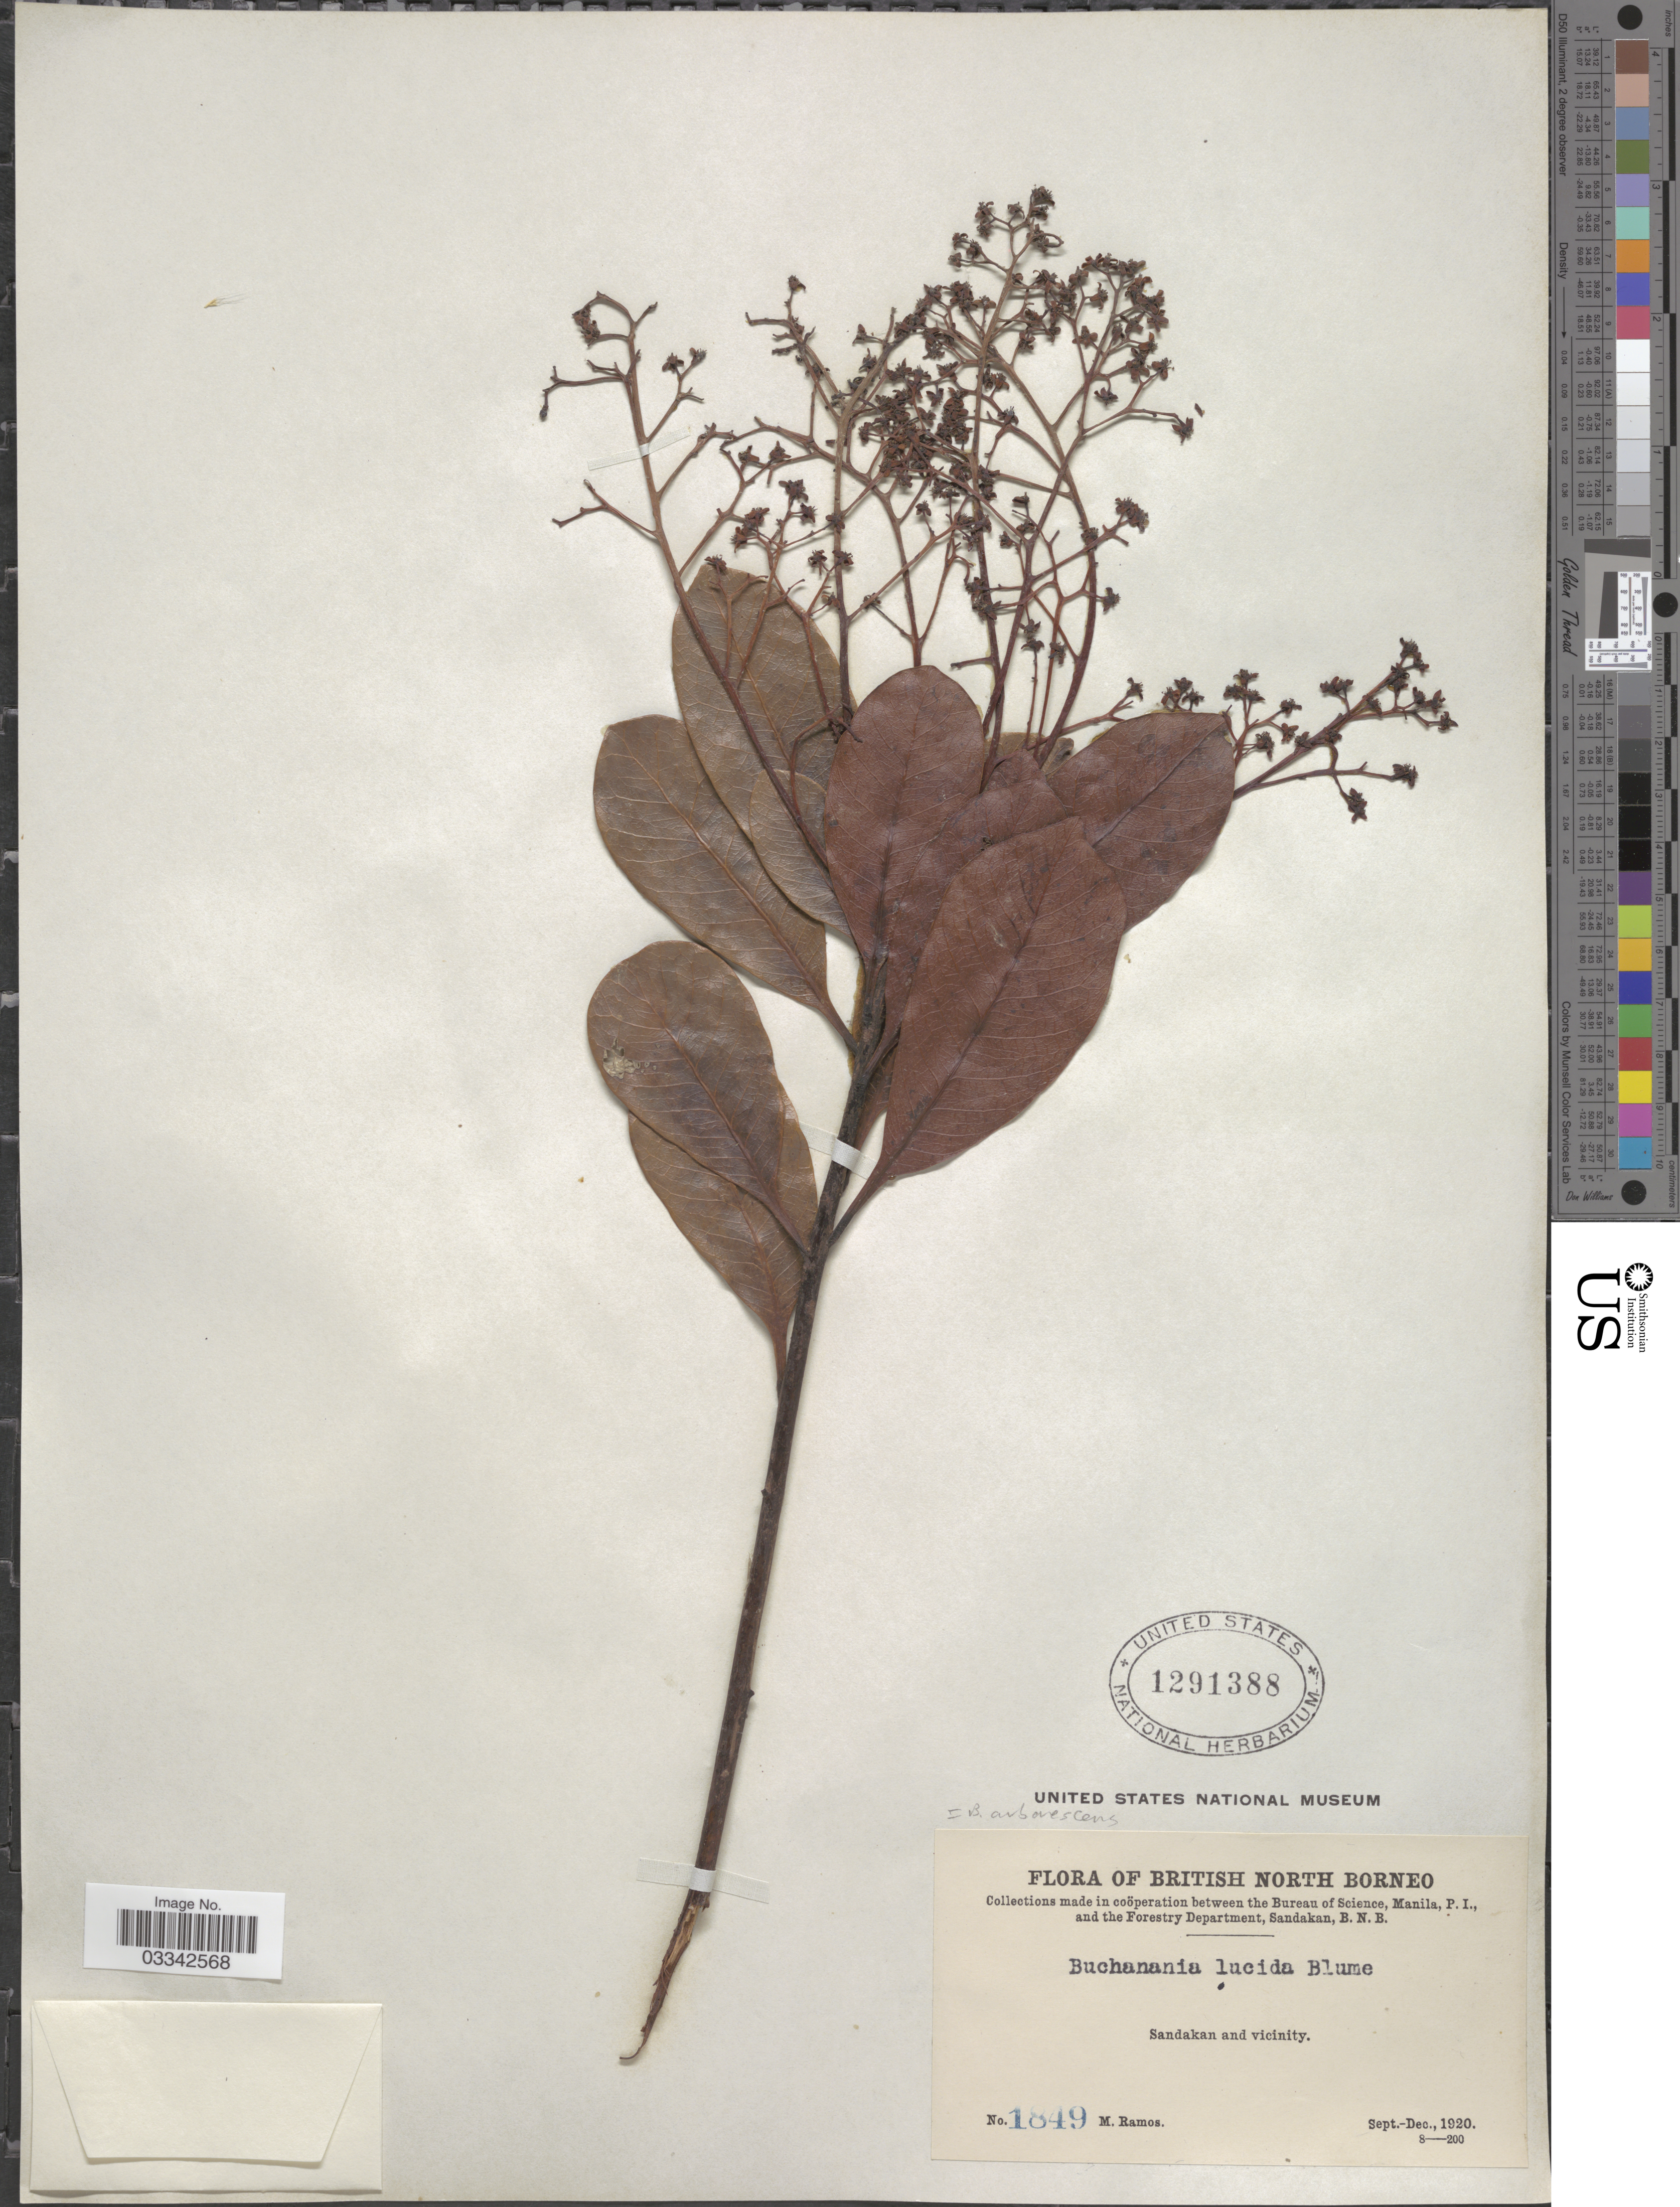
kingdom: Plantae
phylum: Tracheophyta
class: Magnoliopsida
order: Sapindales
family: Anacardiaceae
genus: Buchanania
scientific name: Buchanania arborescens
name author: (Blume) Blume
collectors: M. Ramos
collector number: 1849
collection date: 1920-09/1920-12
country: Malaysia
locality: British North Borneo. Sandakan and vicinity.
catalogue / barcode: US 1291388